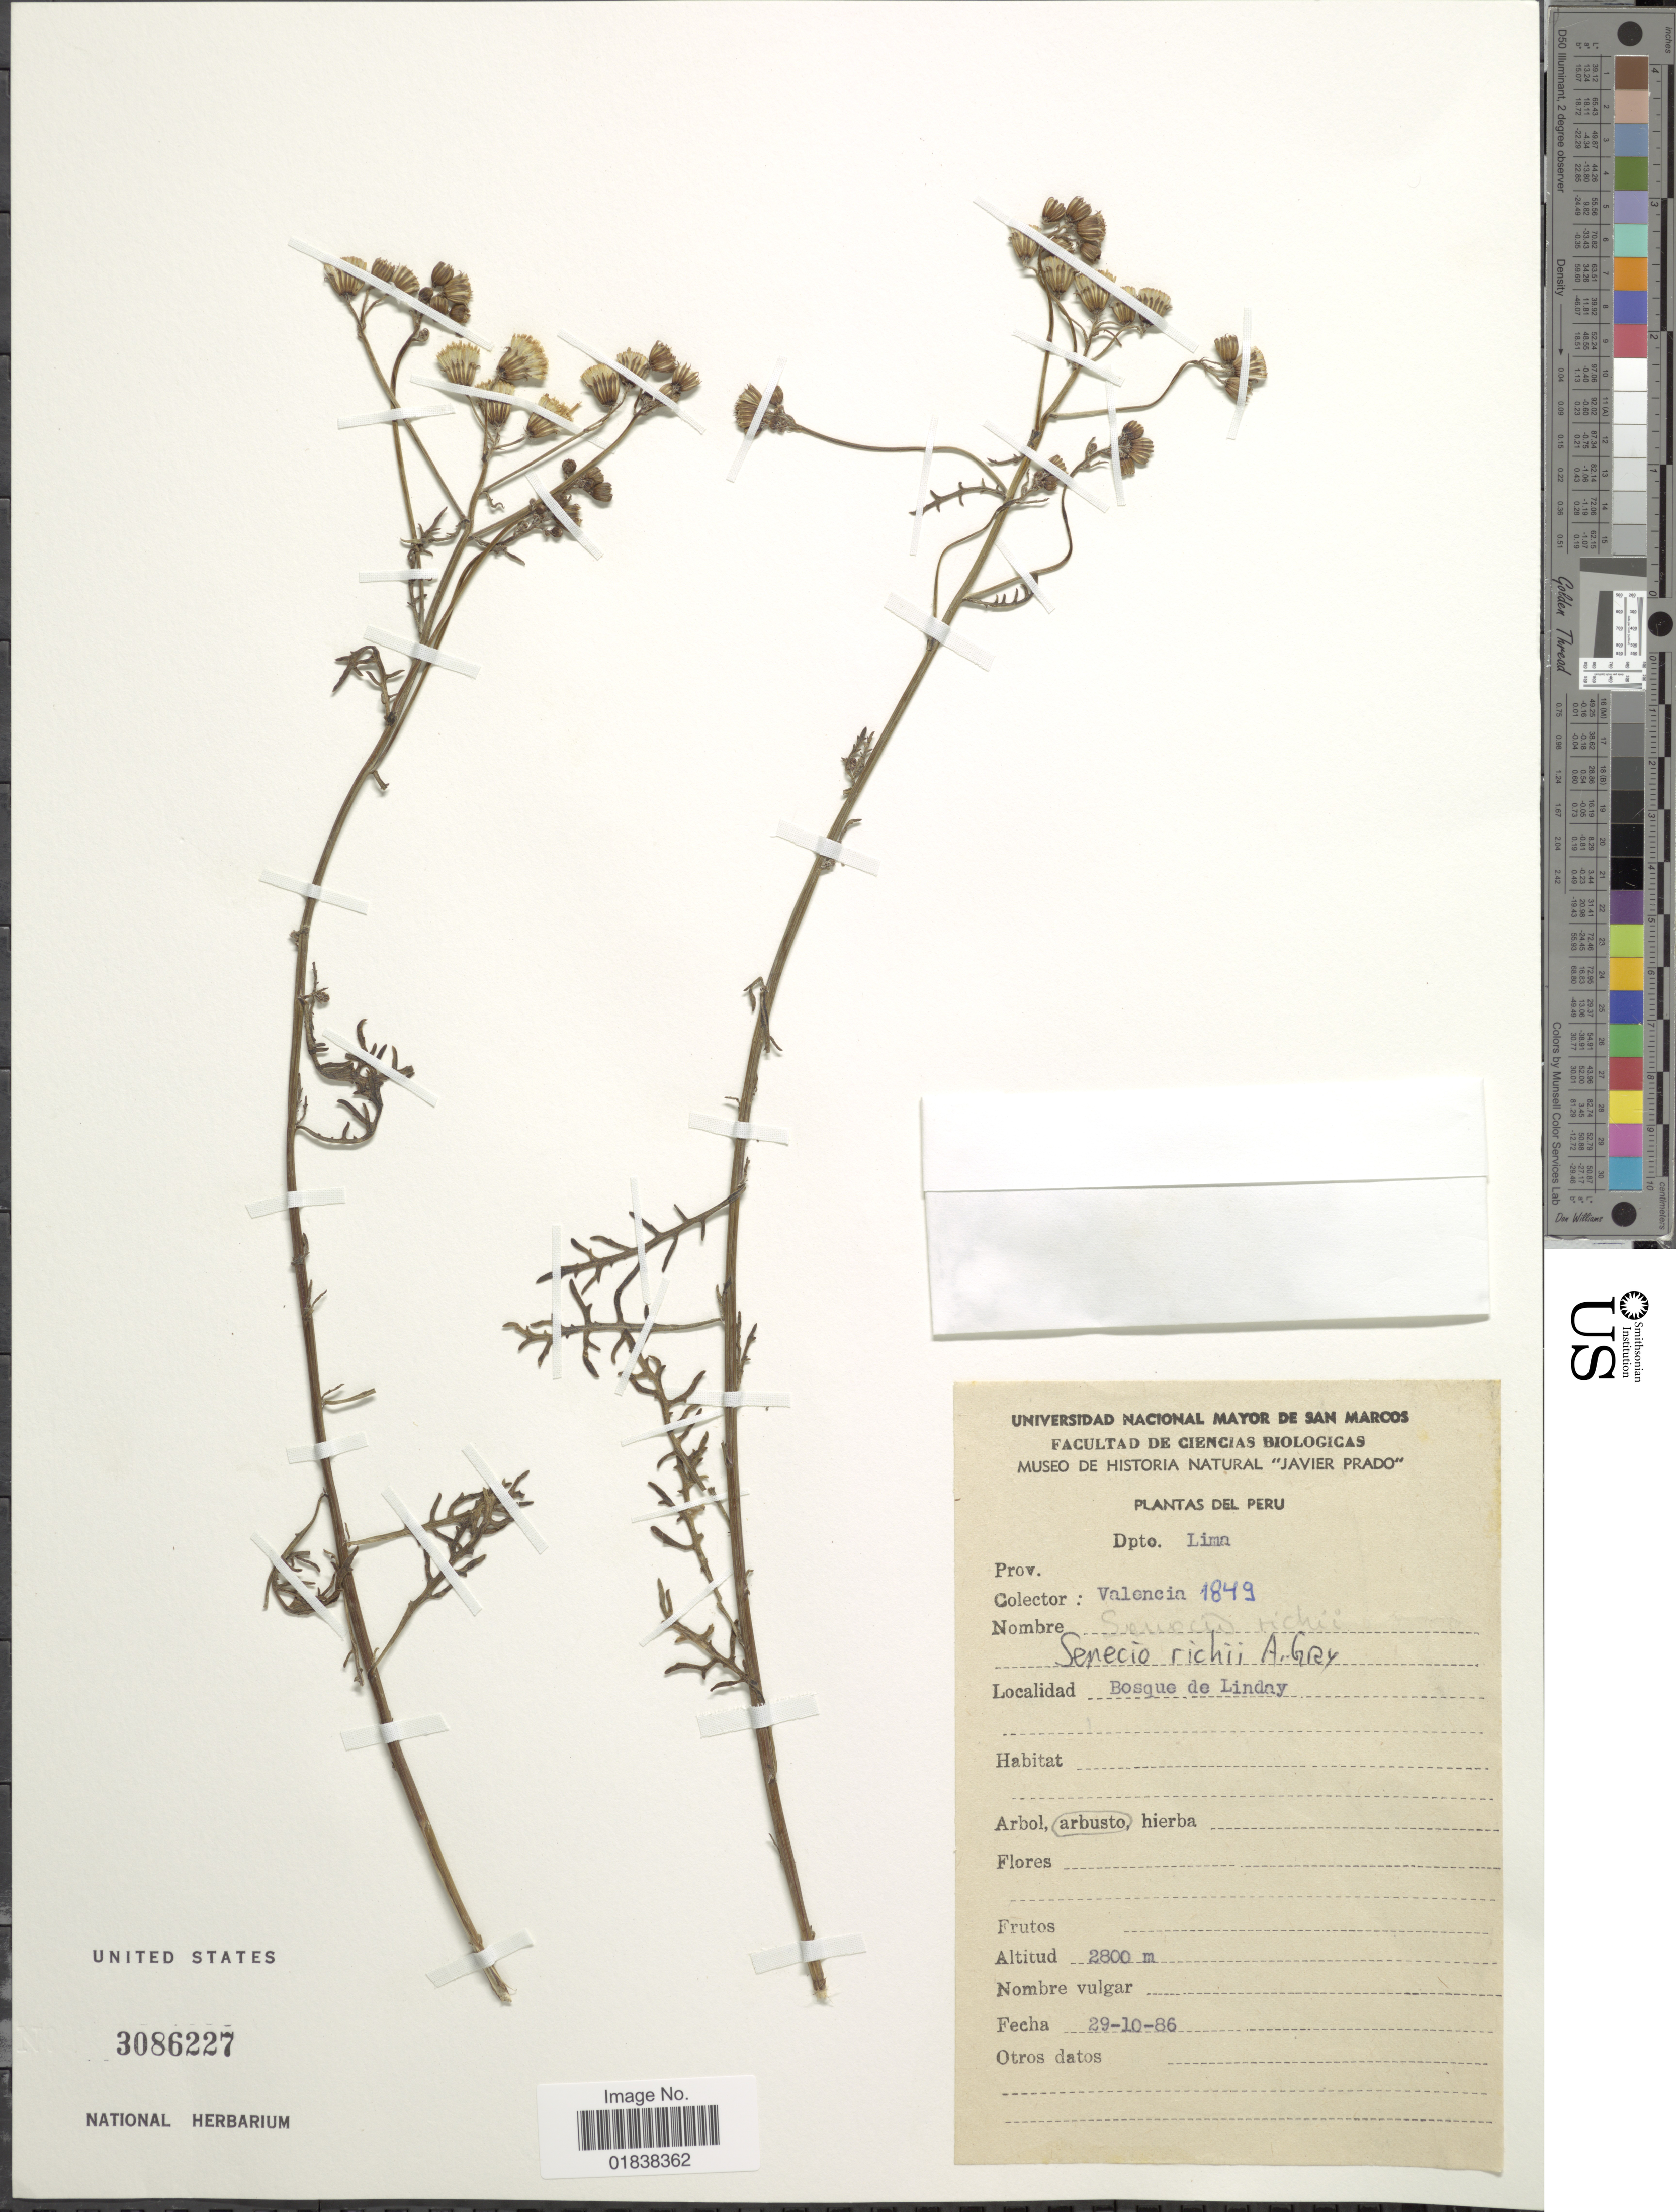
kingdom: Plantae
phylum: Tracheophyta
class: Magnoliopsida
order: Asterales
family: Asteraceae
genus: Senecio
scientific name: Senecio richii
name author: A. Gray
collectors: -. Valencia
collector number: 1849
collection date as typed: Transcribed d/m/y: 29/10/86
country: Peru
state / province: Lima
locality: Bosque de Linday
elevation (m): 2800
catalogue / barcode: US 3086227